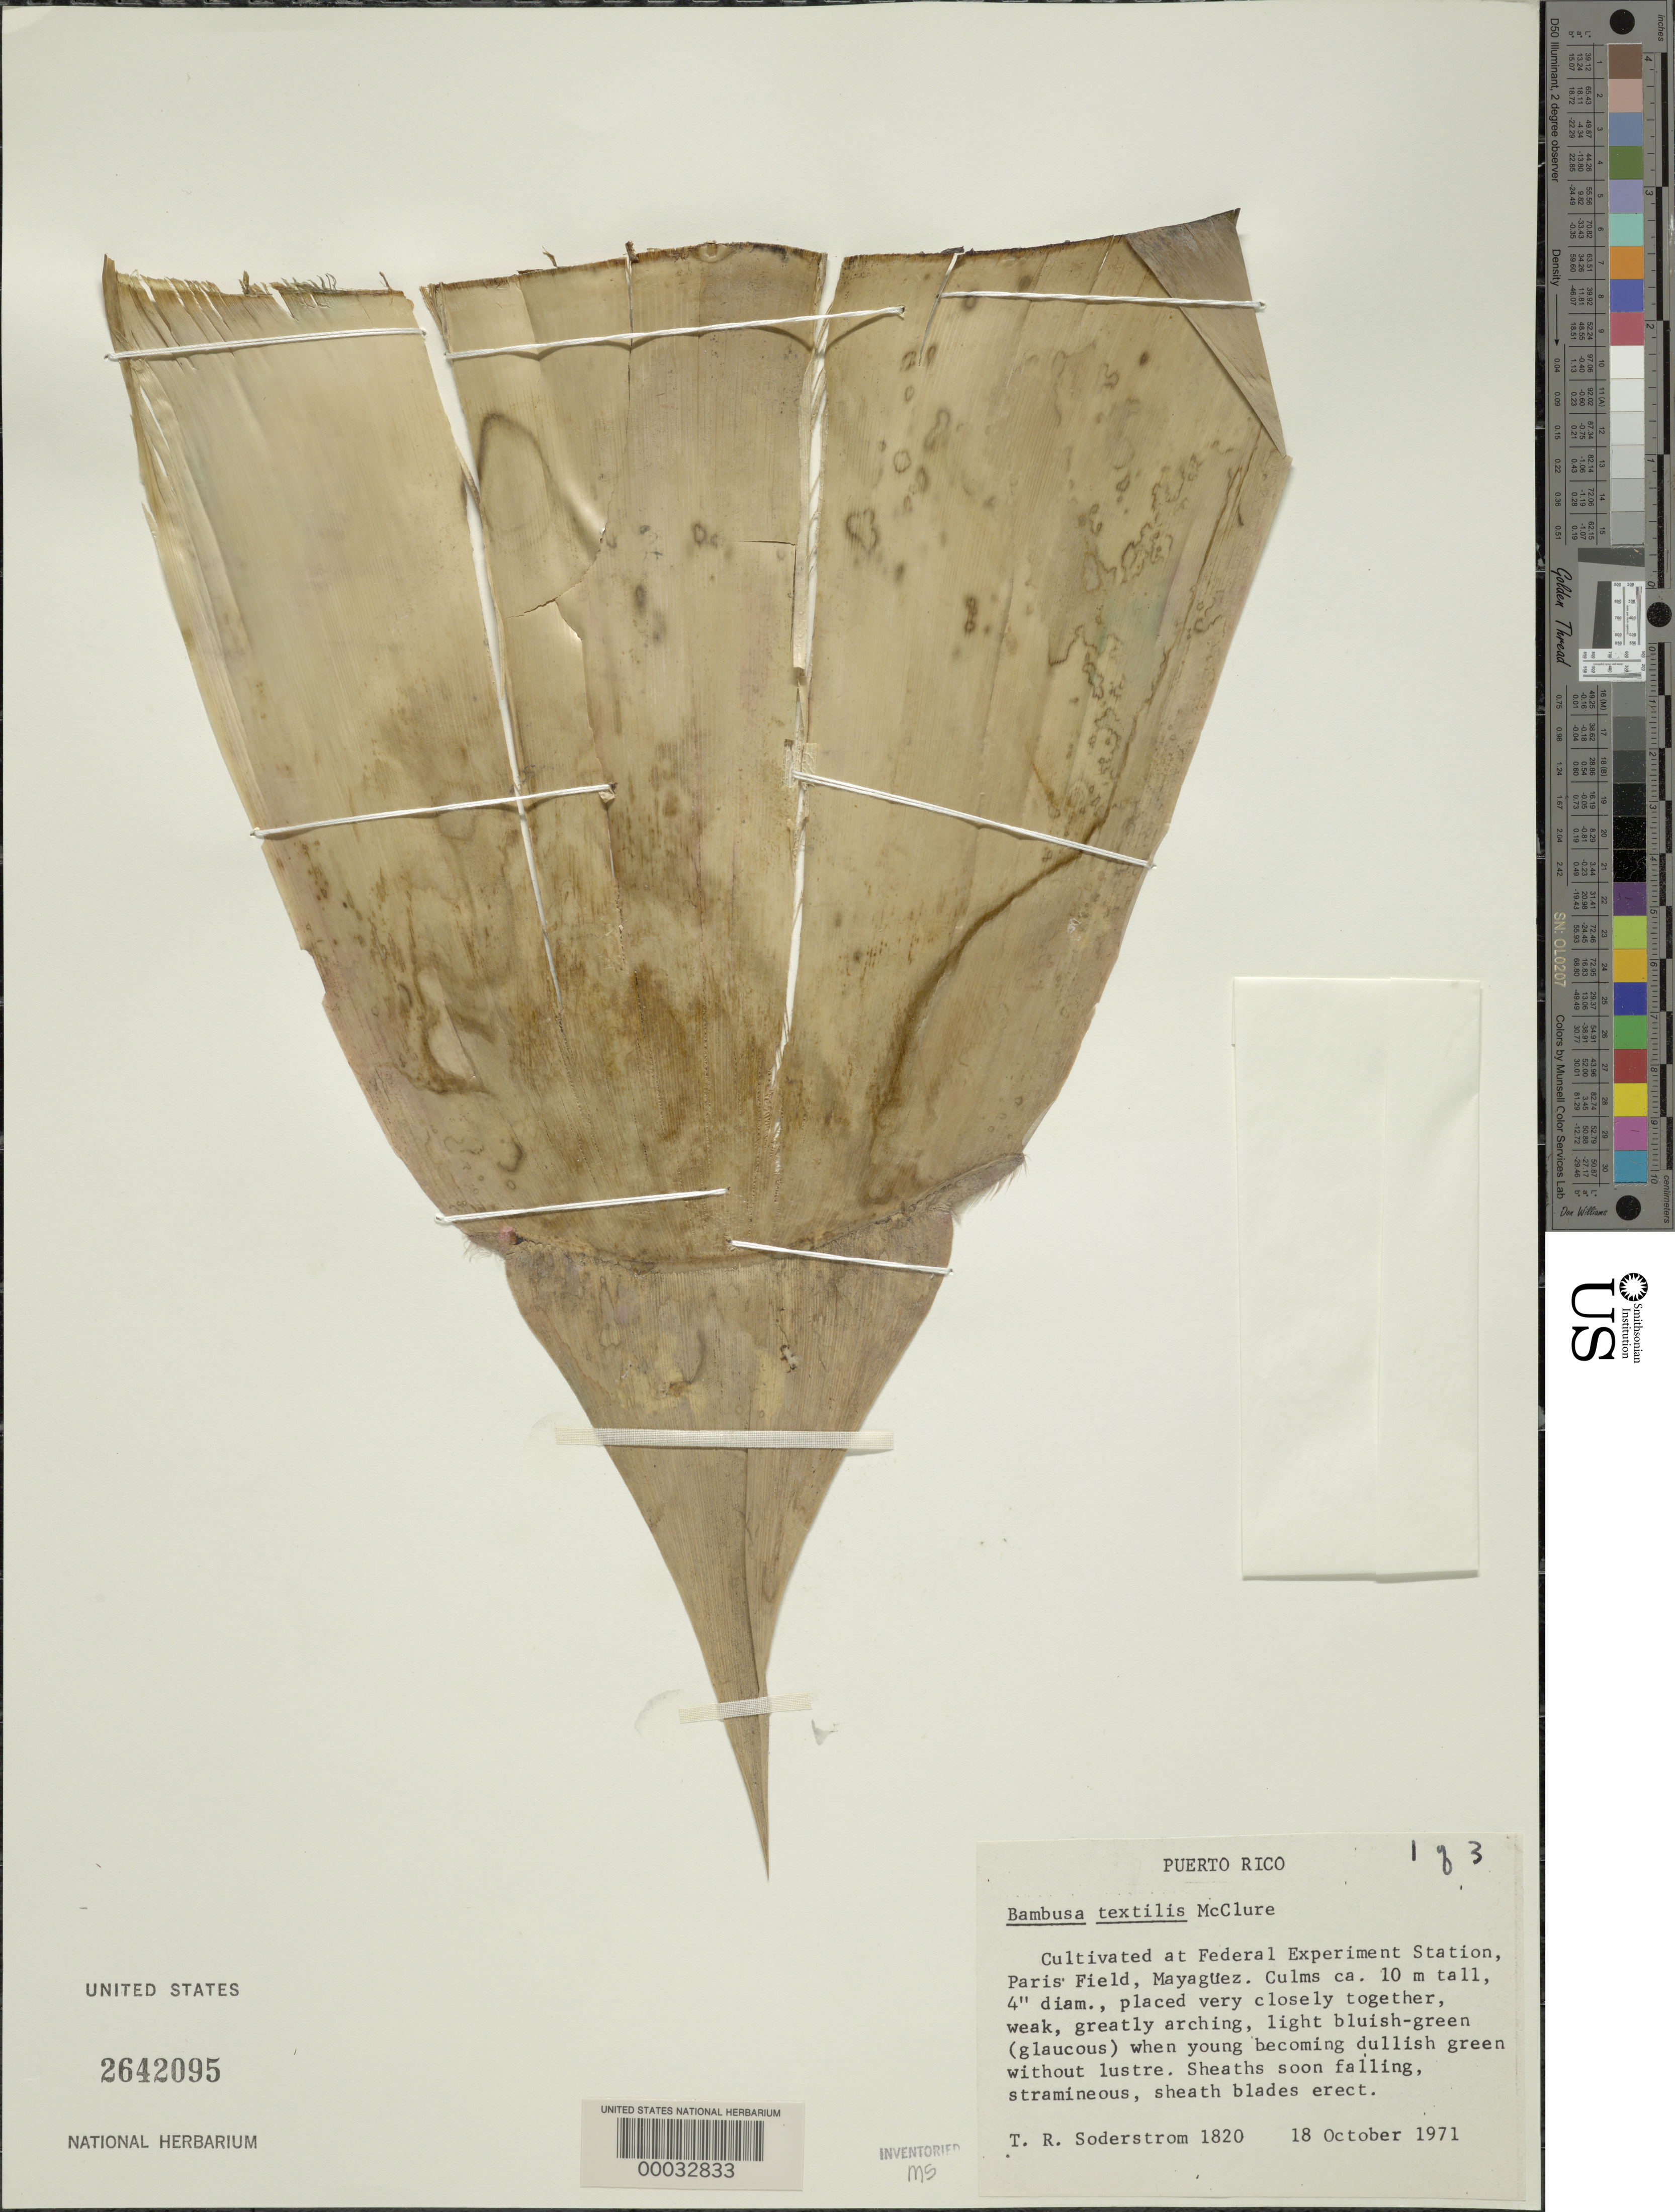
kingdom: Plantae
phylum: Tracheophyta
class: Liliopsida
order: Poales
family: Poaceae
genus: Bambusa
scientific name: Bambusa textilis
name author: McClure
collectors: T. R. Soderstrom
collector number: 1820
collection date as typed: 18 Oct 1971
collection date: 1971-10-18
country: Puerto Rico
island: Greater Antilles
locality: Federal experimental station, paris field-mayaguez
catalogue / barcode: US 2642095